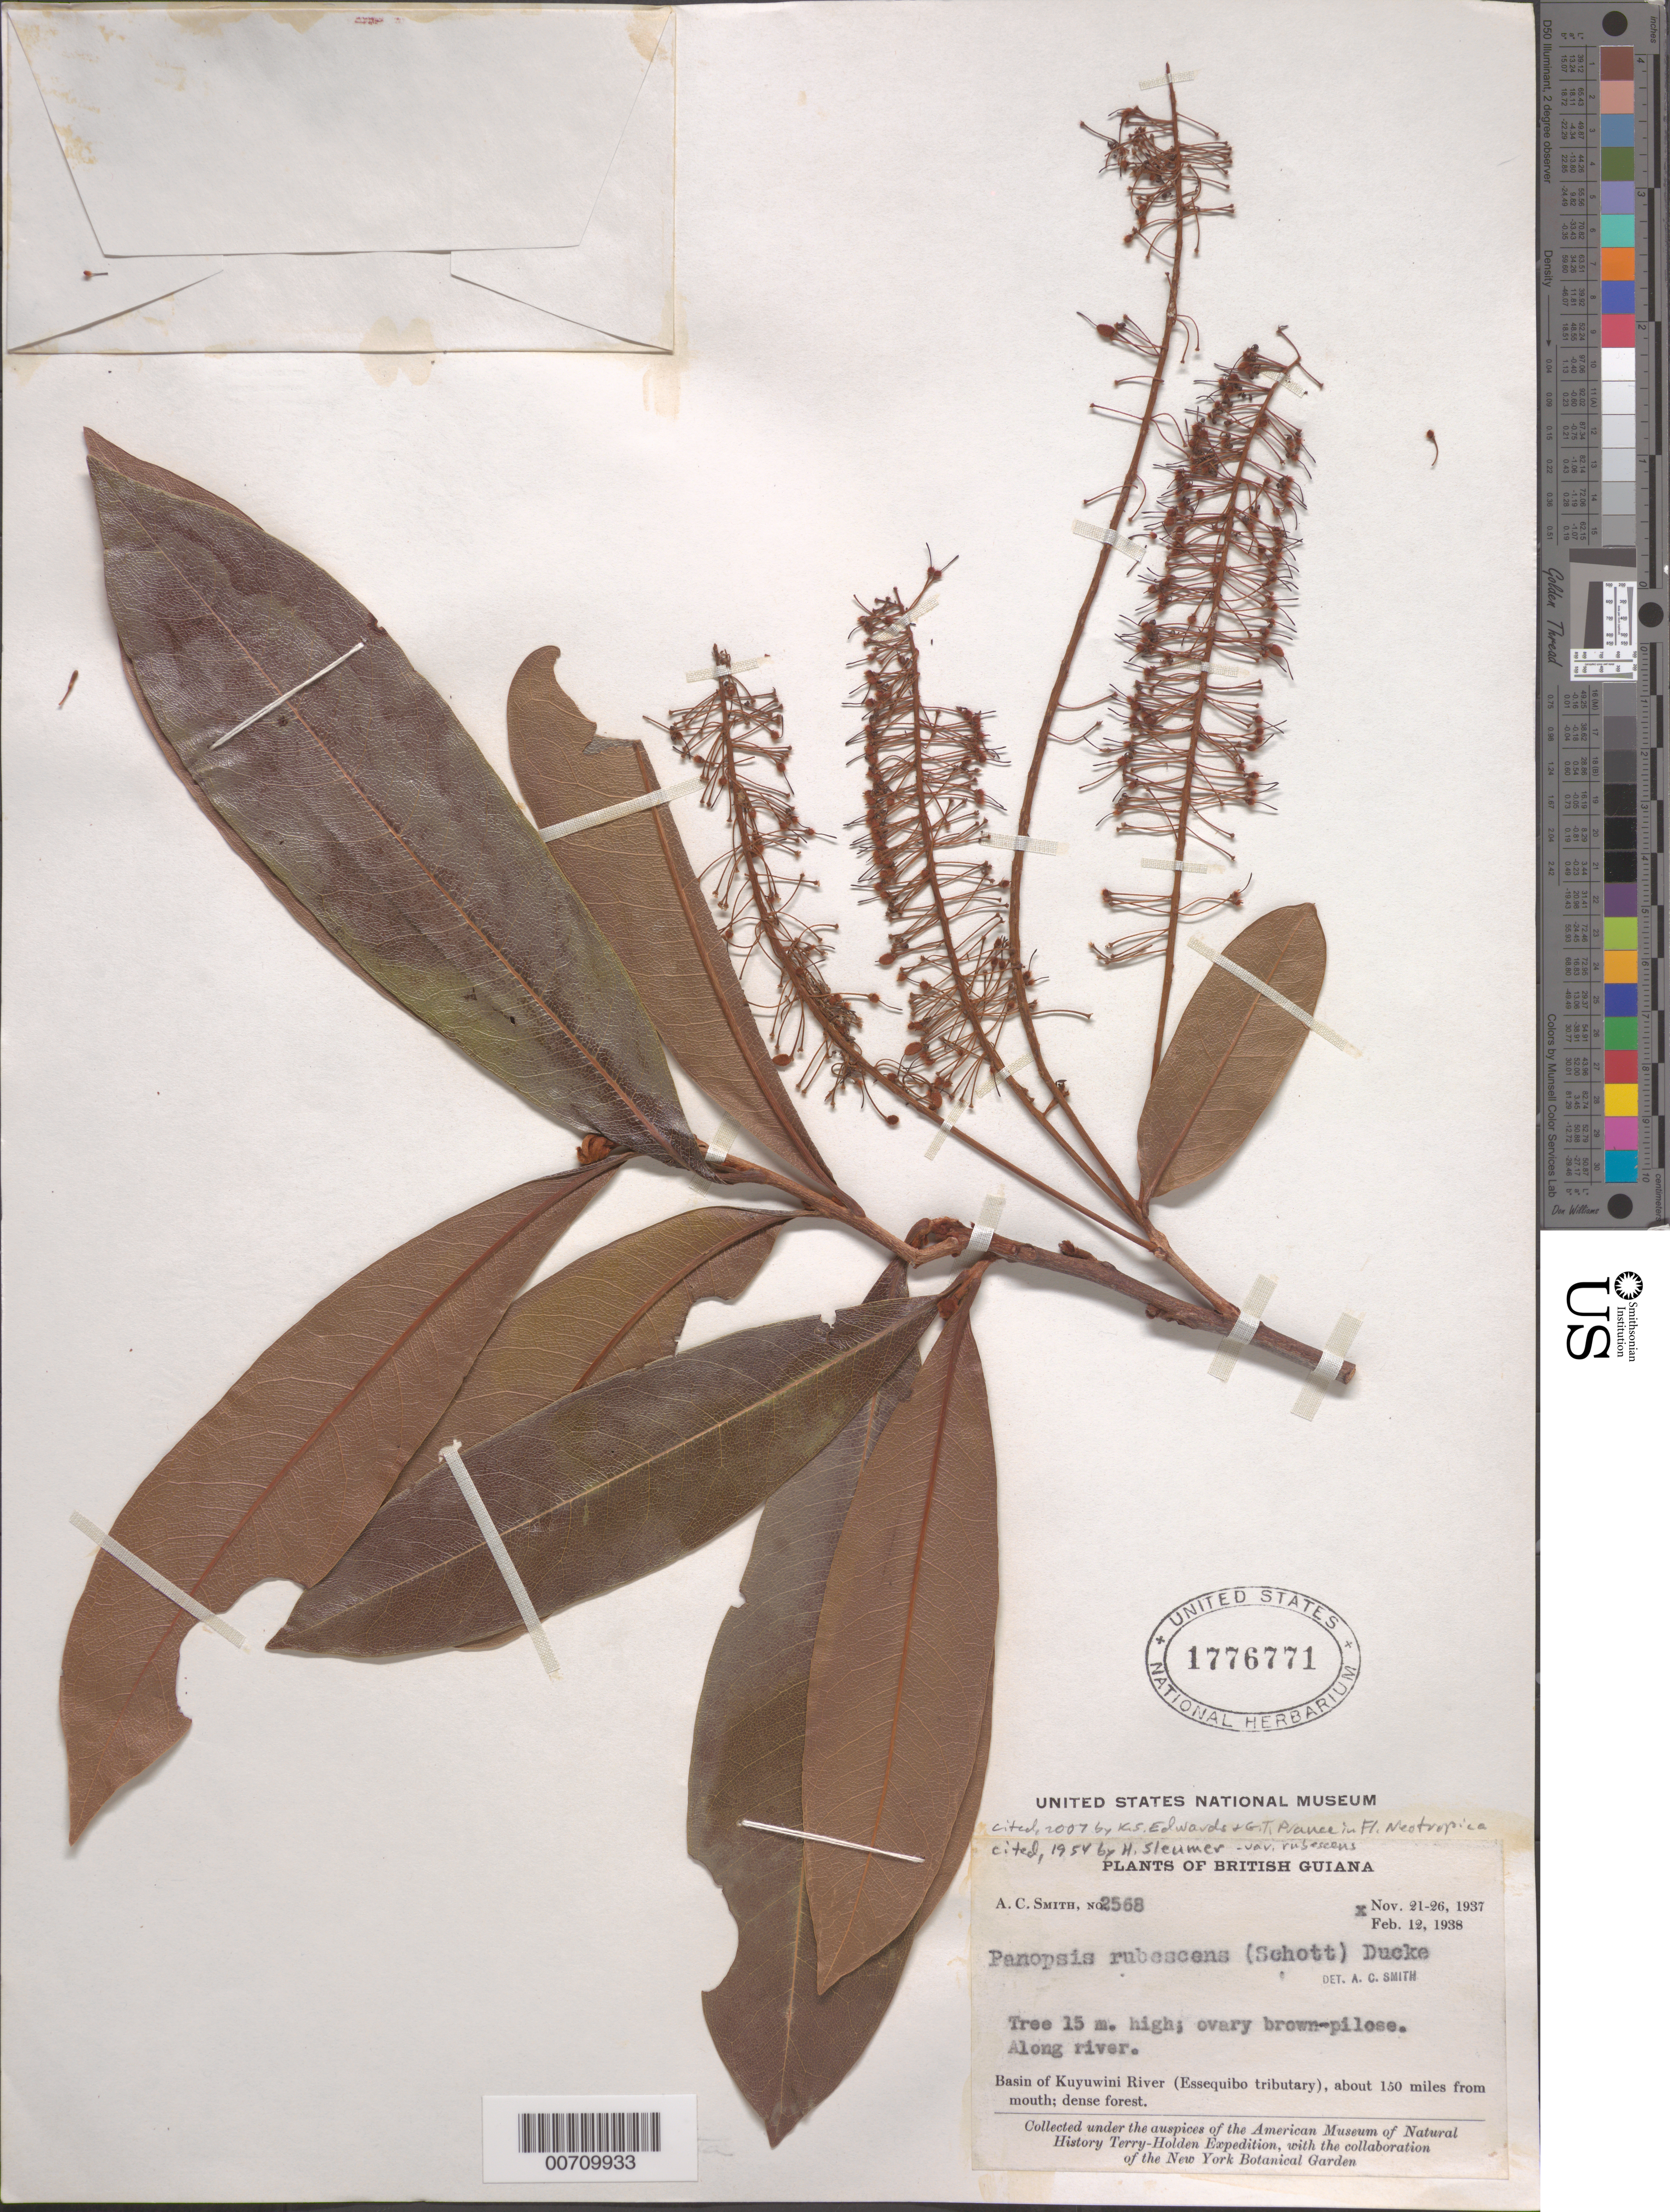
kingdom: Plantae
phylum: Tracheophyta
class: Magnoliopsida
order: Proteales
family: Proteaceae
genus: Panopsis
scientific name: Panopsis rubescens var. rubescens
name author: (Pohl) Pittier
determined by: Smith, A. C.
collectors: A. C. Smith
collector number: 2568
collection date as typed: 21-Nov-37 to 26-Nov-37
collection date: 1937-11-21/1937-11-26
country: Guyana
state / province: U. Takutu-U. Essequibo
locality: Kuyuwini River Basin (Essequibo River tributary), about 150 mi. from mouth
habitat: Dense forest along river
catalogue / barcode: US 1776771